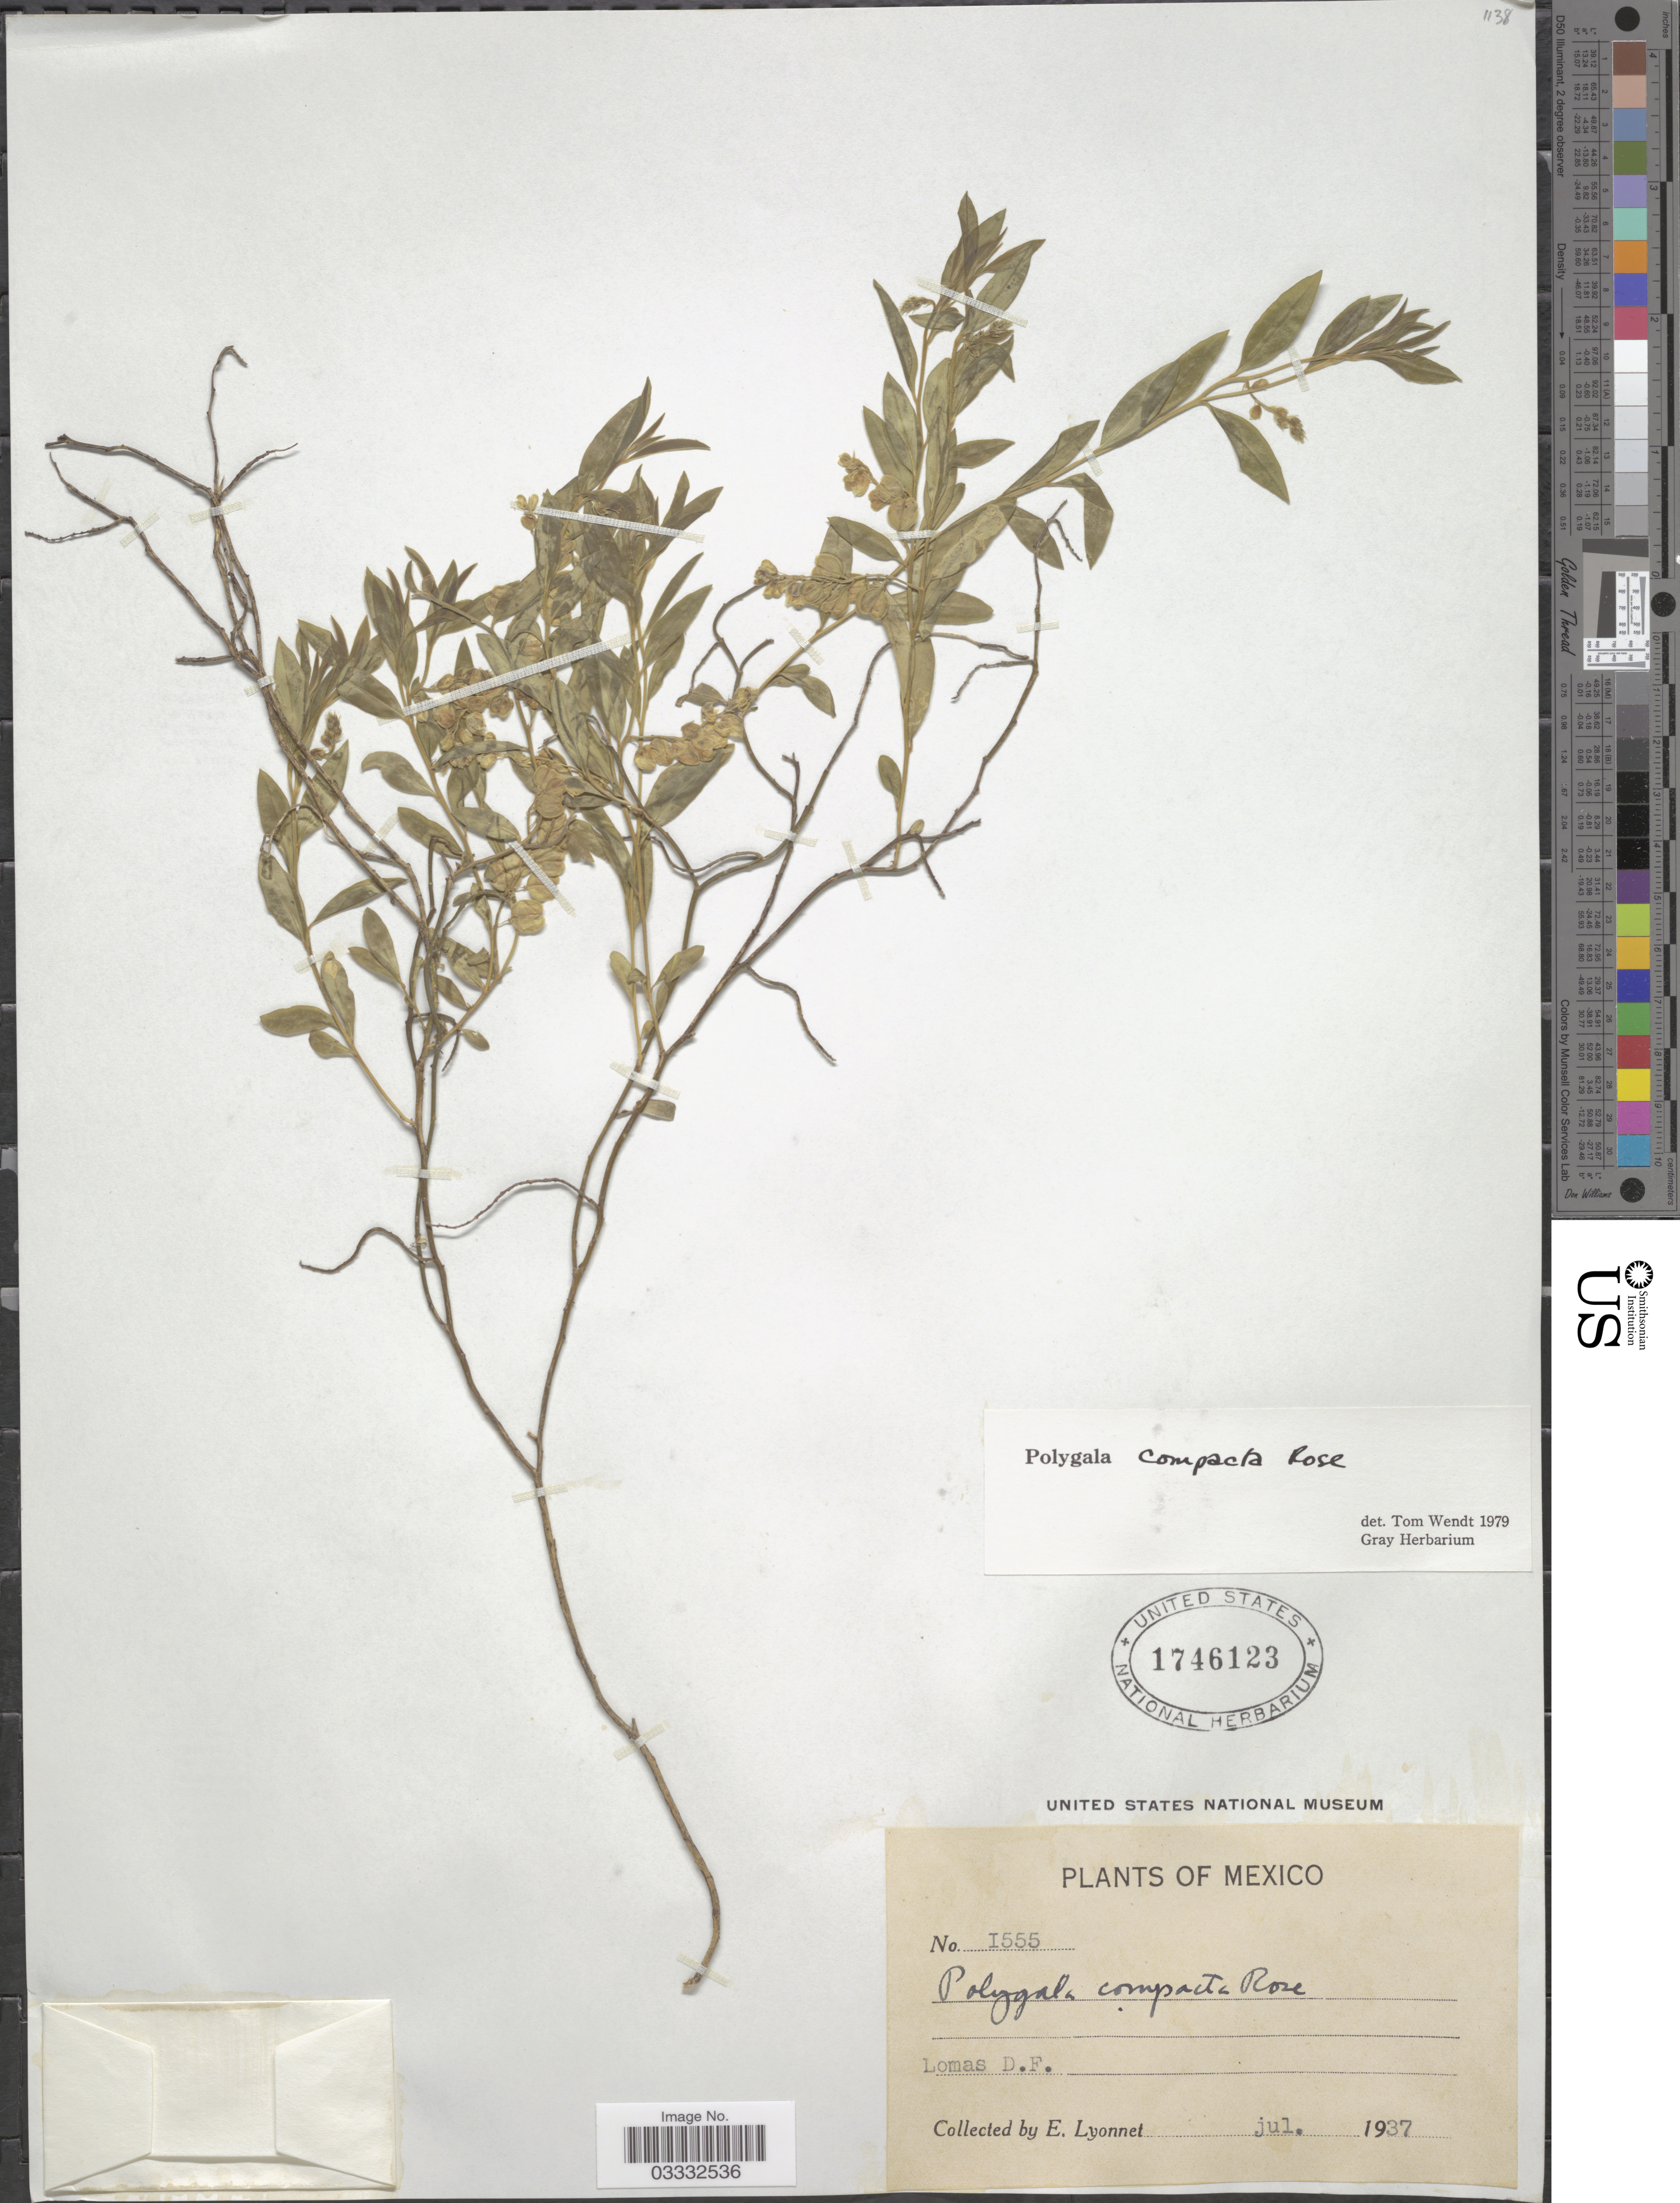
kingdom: Plantae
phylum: Tracheophyta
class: Magnoliopsida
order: Fabales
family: Polygalaceae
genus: Polygala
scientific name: Polygala compacta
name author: Rose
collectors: E. Lyonnet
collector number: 1555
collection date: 1937-07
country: Mexico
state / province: Distrito Federal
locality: Lomas.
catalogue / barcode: US 1746123